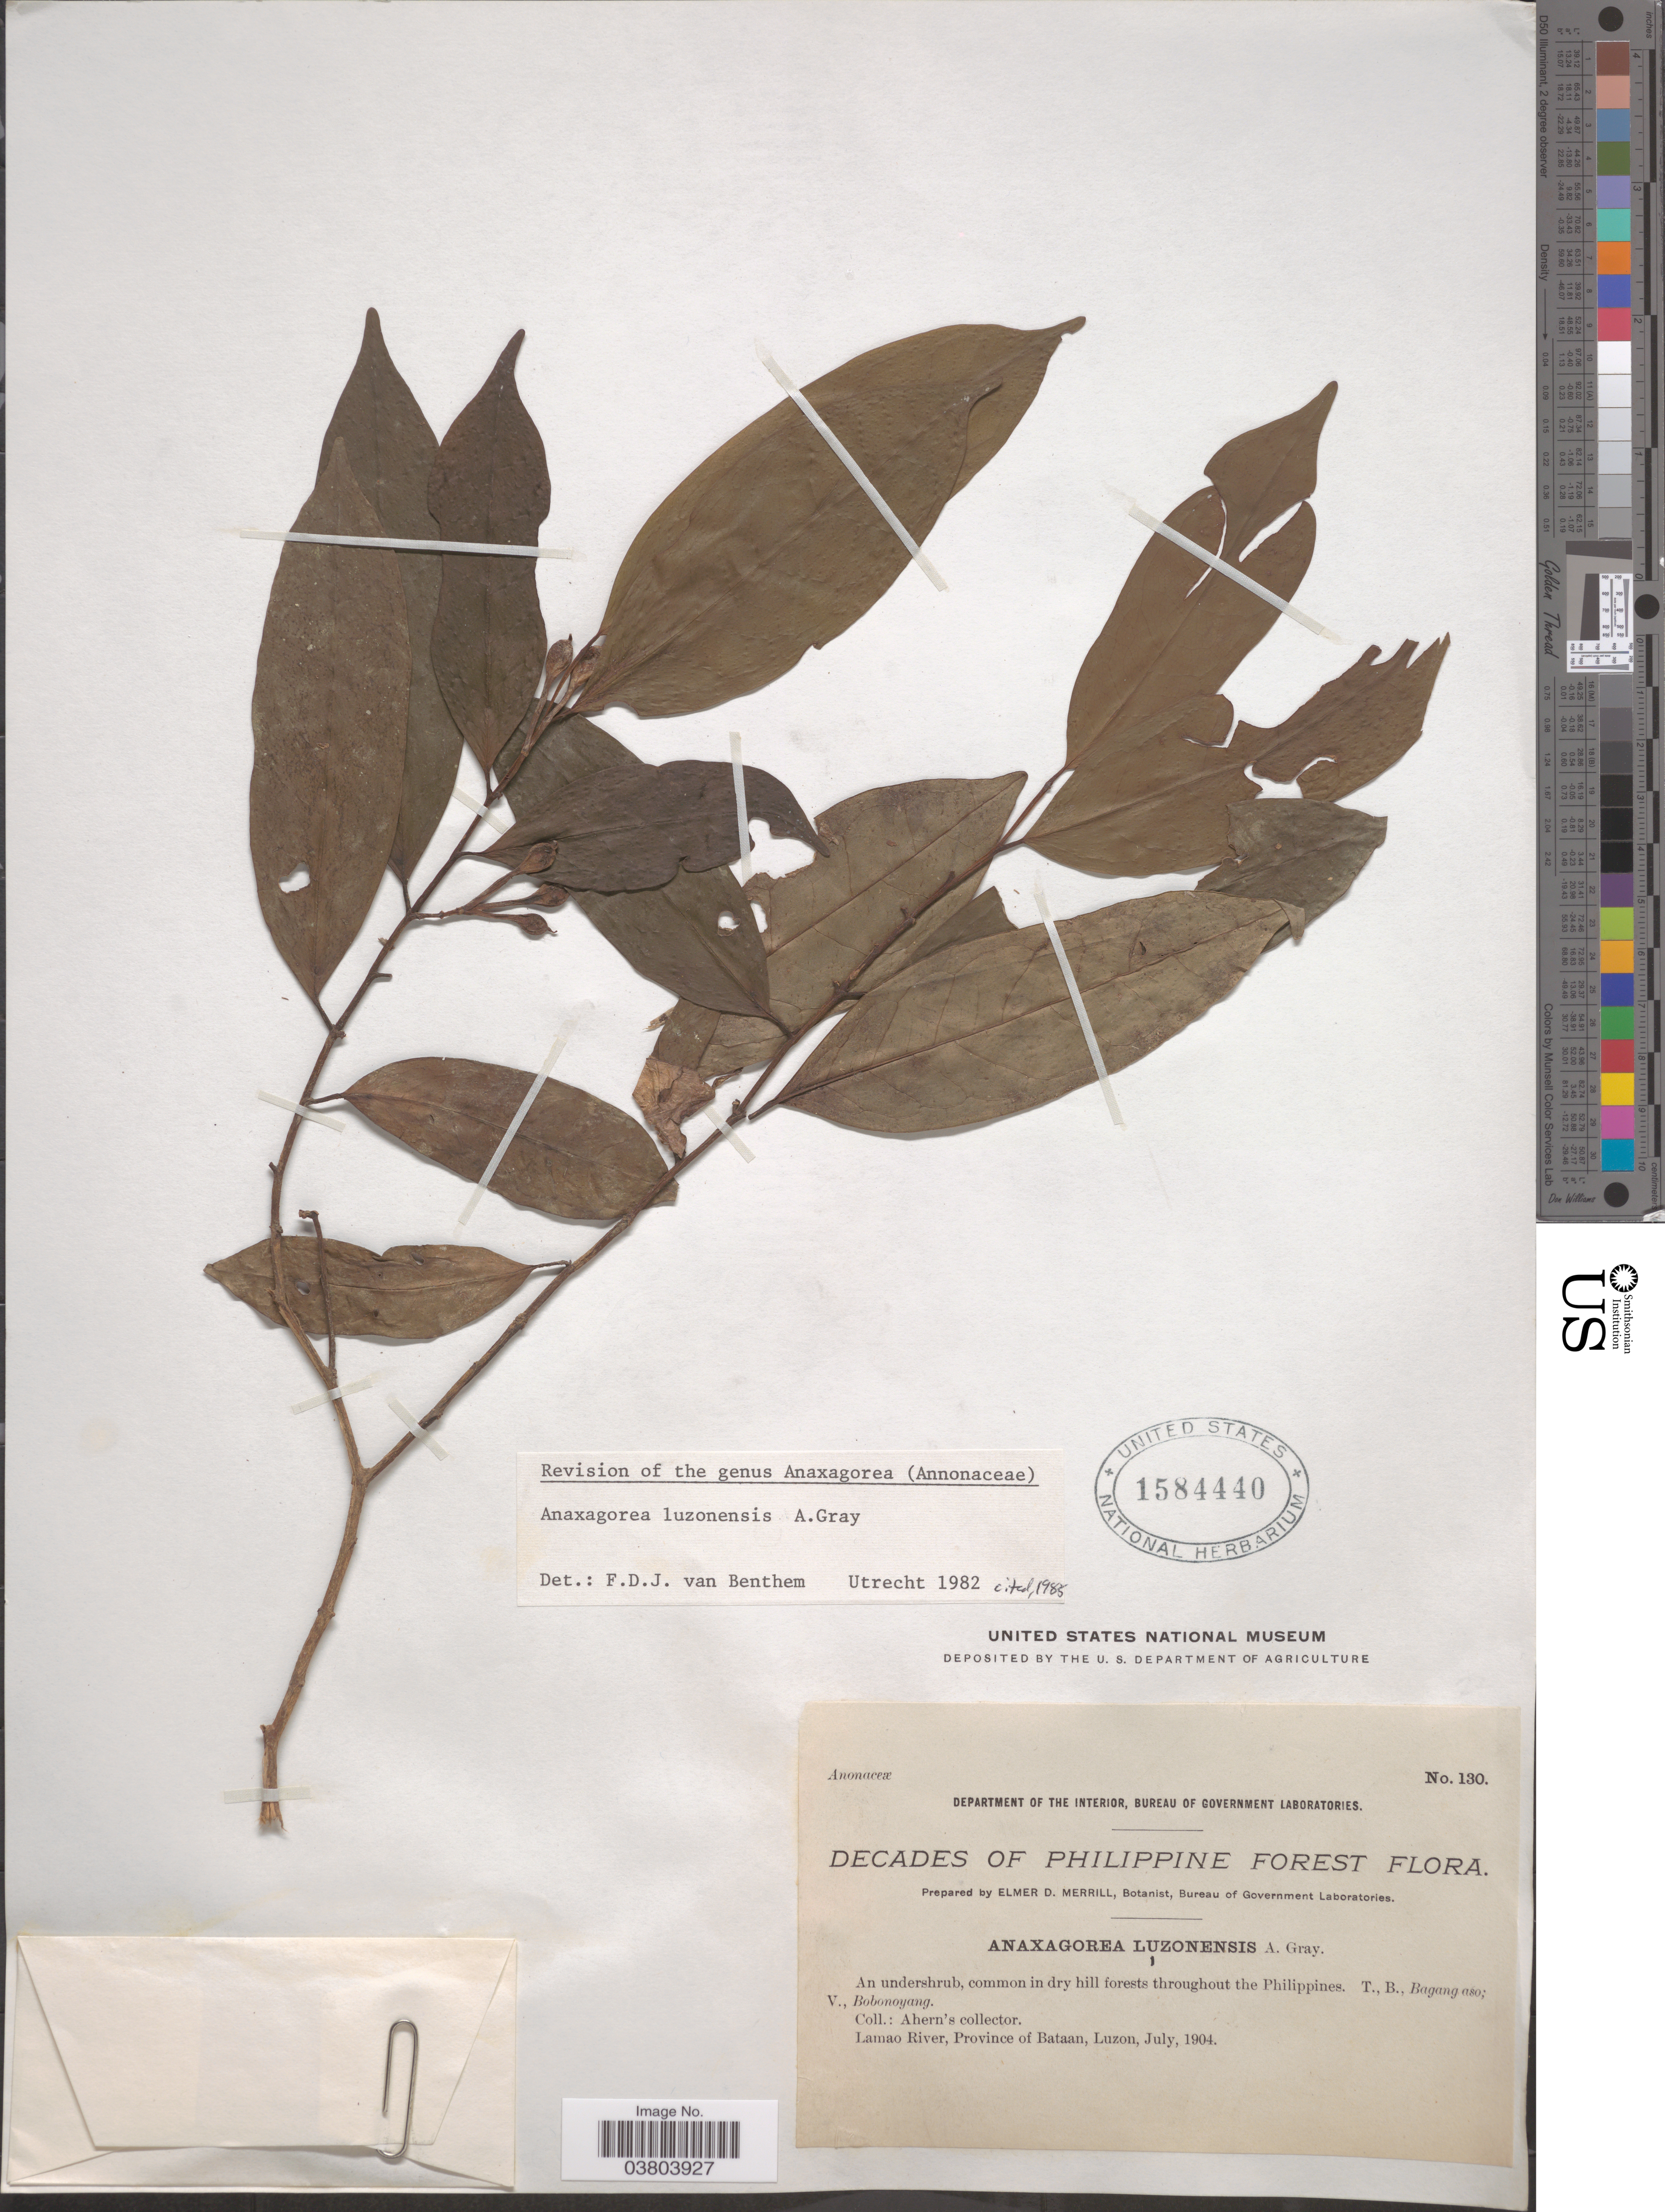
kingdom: Plantae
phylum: Tracheophyta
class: Magnoliopsida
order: Magnoliales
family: Annonaceae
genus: Anaxagorea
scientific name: Anaxagorea luzonensis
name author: A. Gray in Wilkes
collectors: Ahern's collector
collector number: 130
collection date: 1904-07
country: Philippines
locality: Lamao River, Province of Bataan, Luzon.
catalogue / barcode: US 1584440